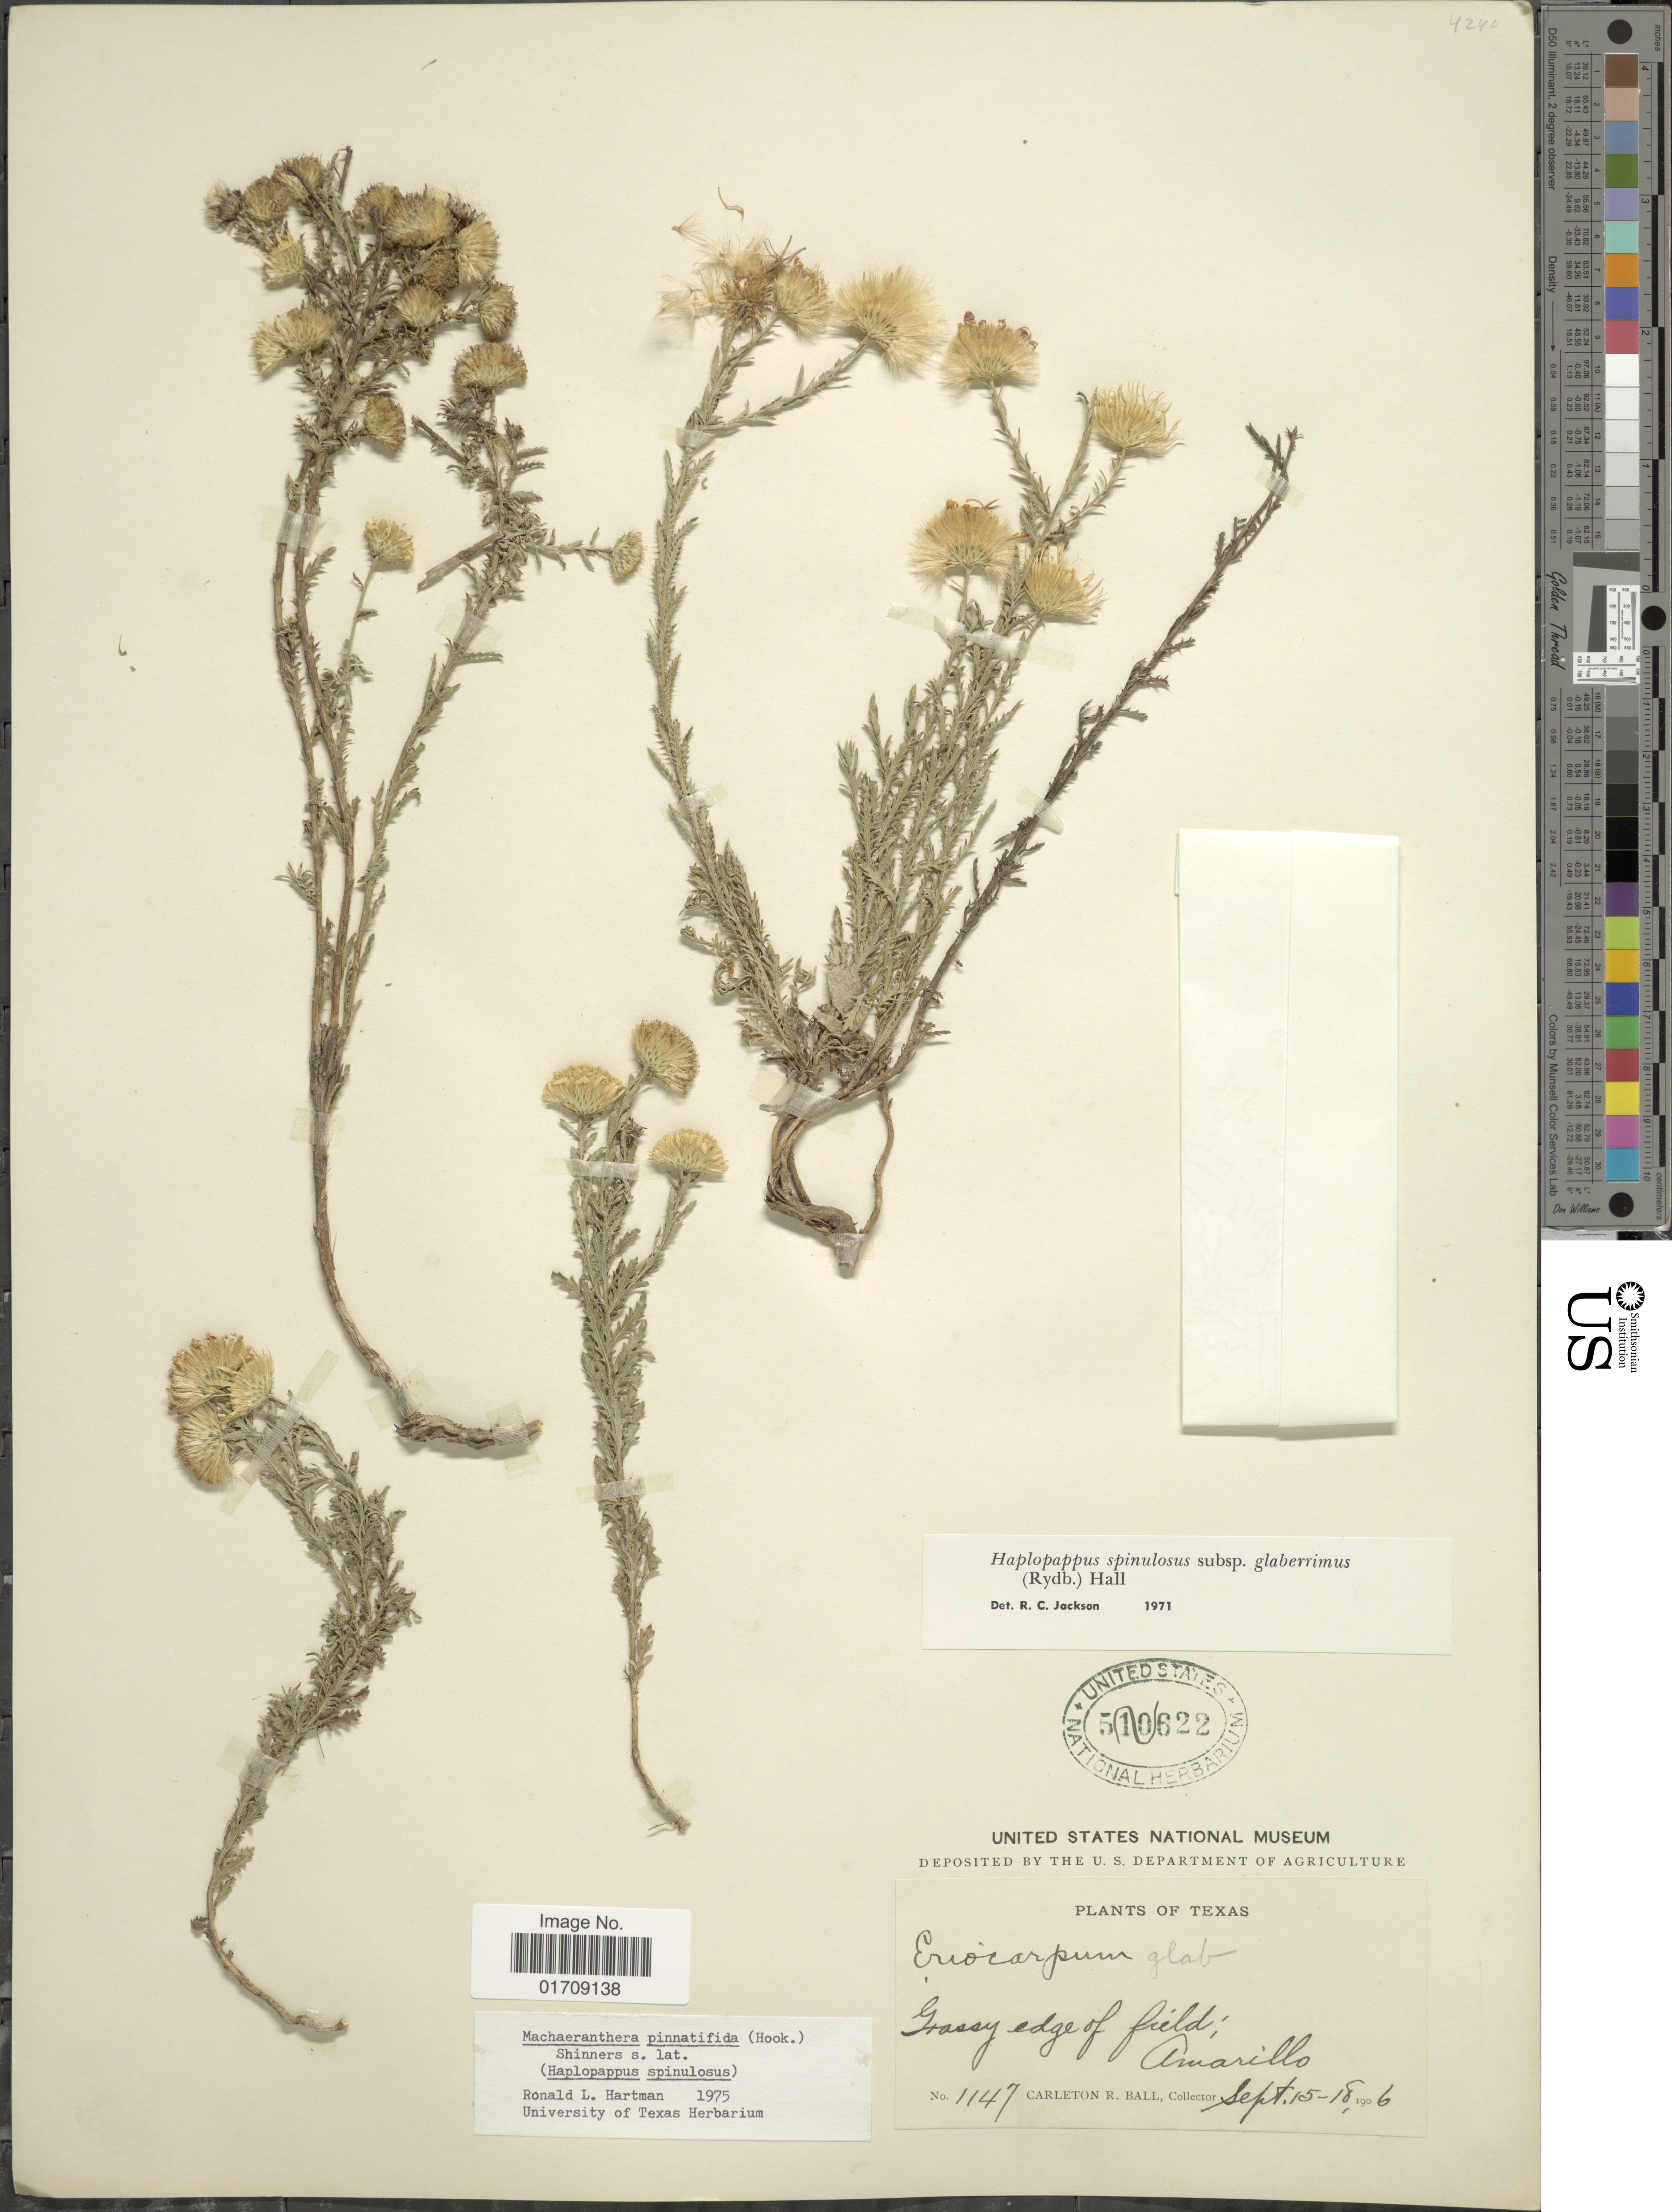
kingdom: Plantae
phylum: Tracheophyta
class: Magnoliopsida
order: Asterales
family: Asteraceae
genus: Machaeranthera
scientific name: Machaeranthera pinnatifida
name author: (Hook.) Shinners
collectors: C. R. Ball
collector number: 1147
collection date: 1906-09-15/1906-09-18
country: United States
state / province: Texas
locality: Amarillo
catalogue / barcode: US 510622